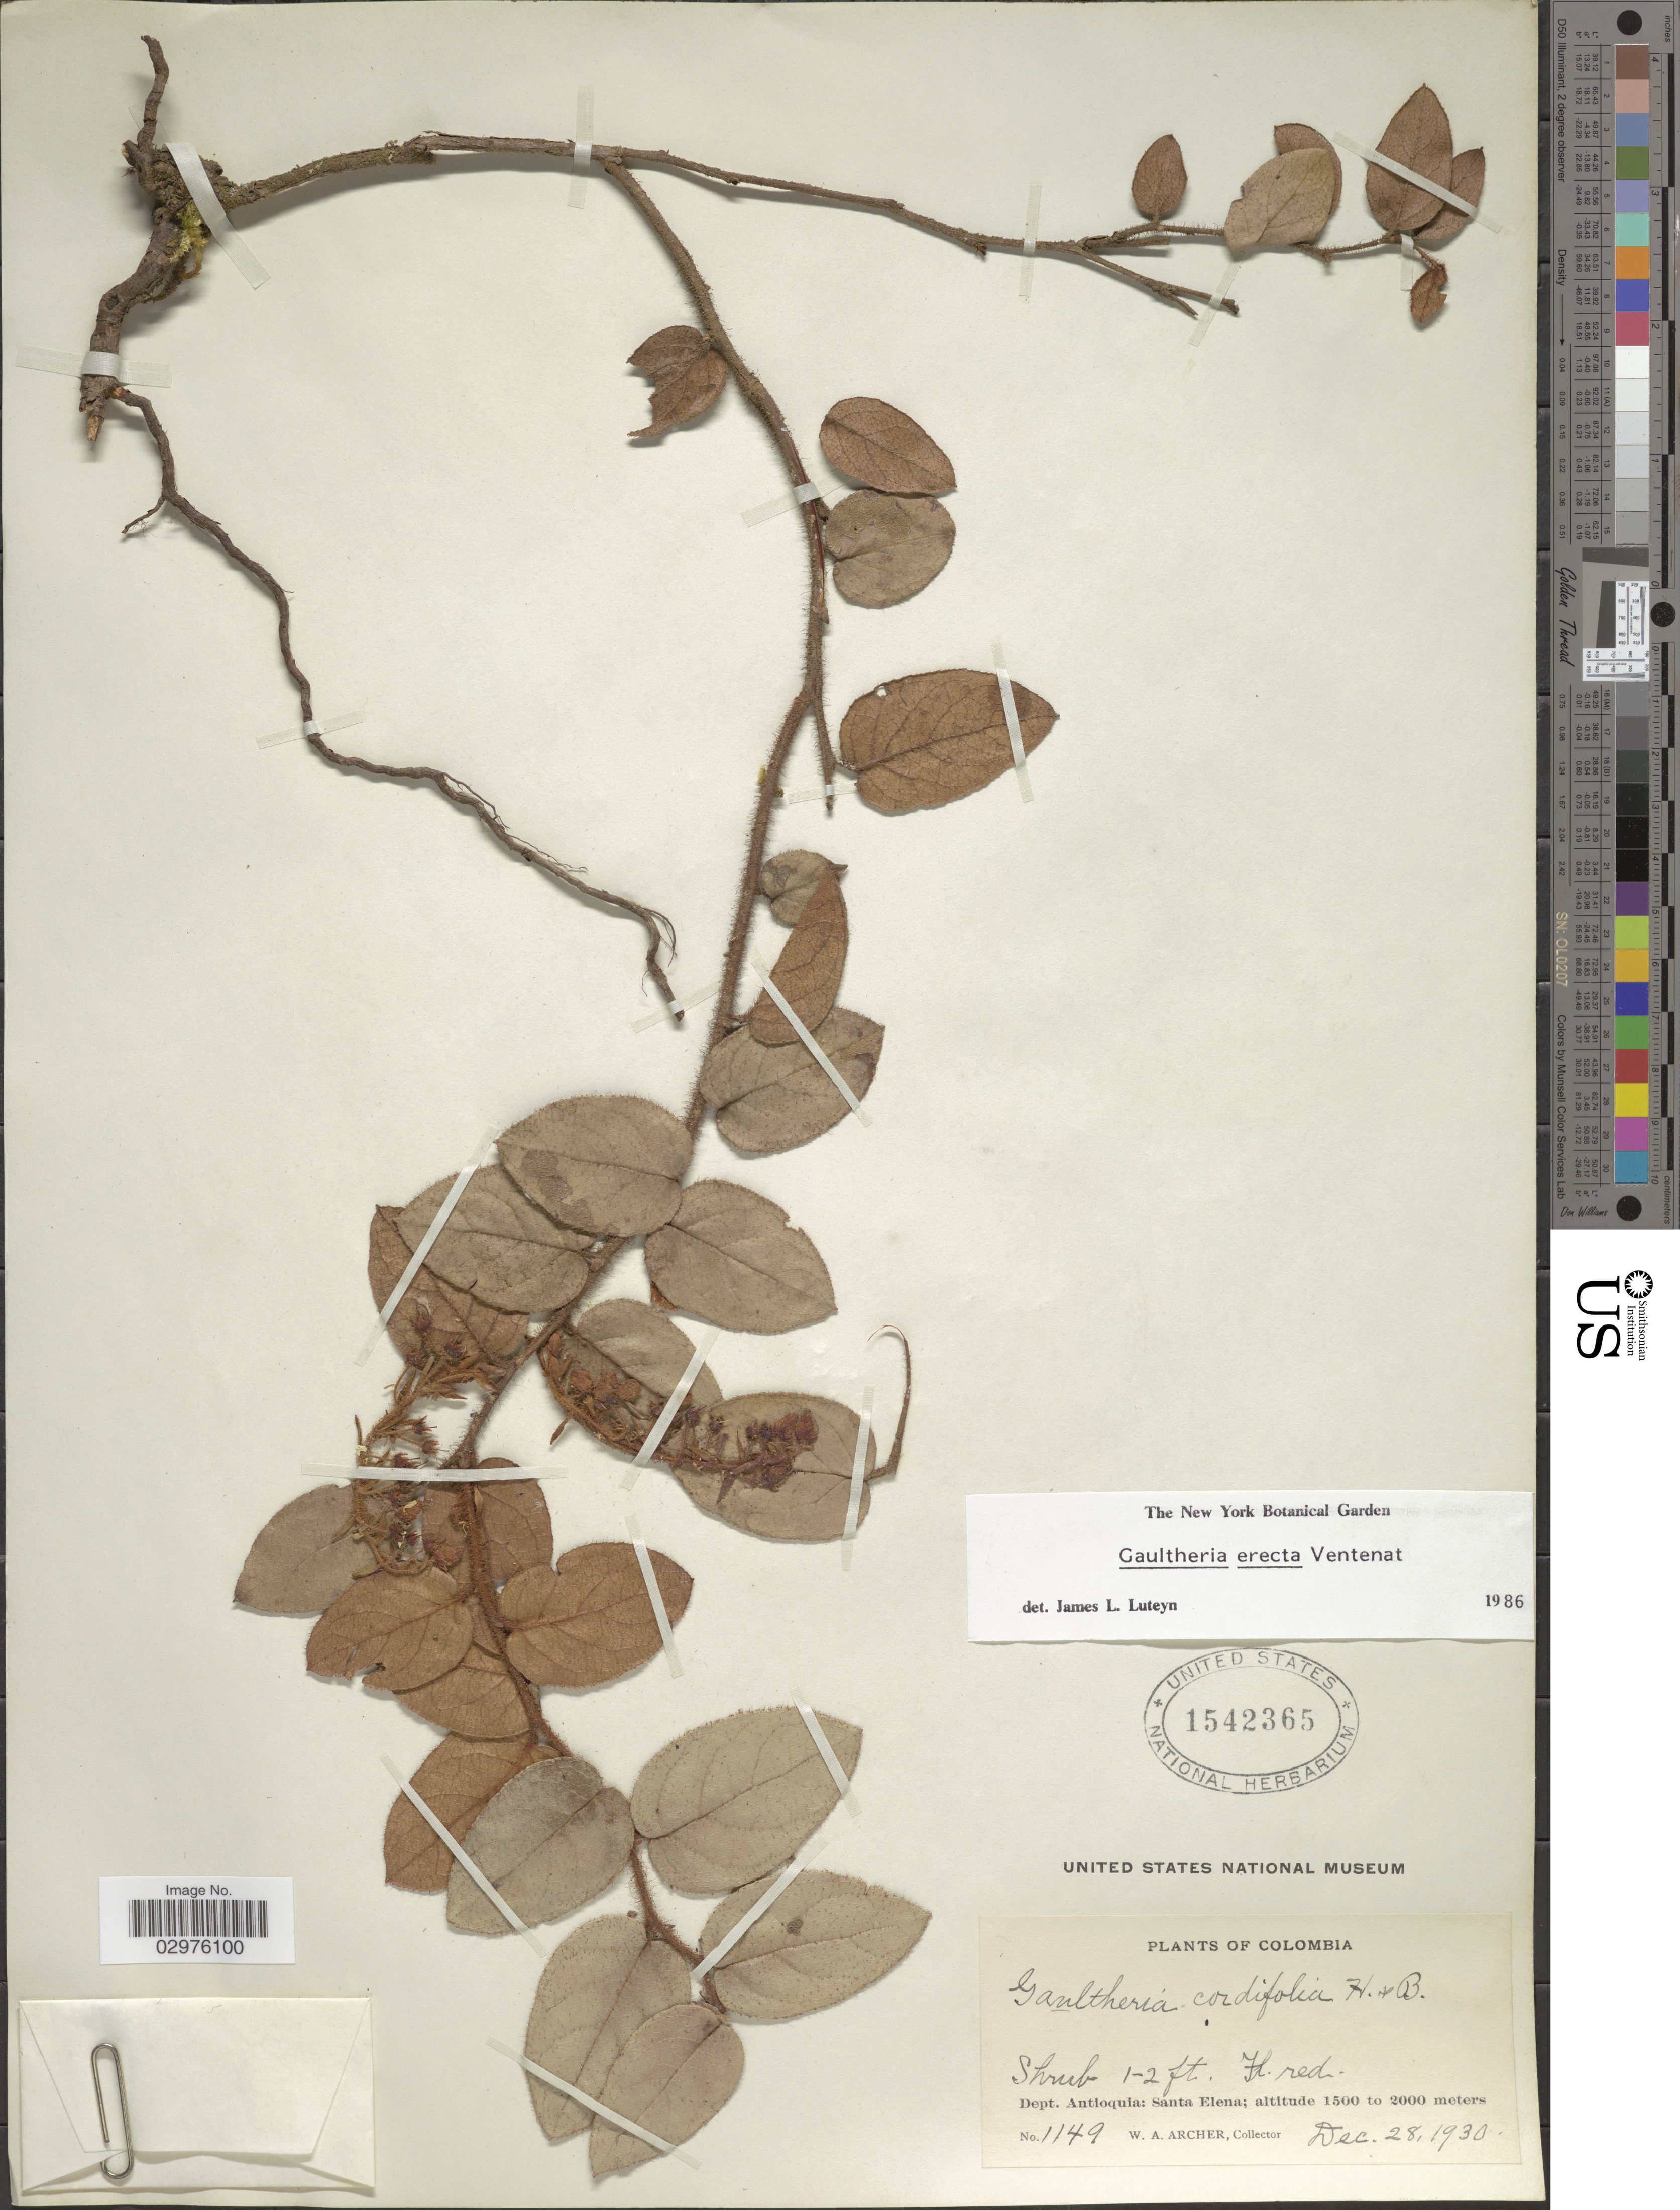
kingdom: Plantae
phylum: Tracheophyta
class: Magnoliopsida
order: Ericales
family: Ericaceae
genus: Gaultheria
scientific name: Gaultheria erecta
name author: Vent.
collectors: W. Archer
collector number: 1149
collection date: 1930-12-28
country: Colombia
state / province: Antioquia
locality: Dept. Antioquia: Santa Elena.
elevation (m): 1500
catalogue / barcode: US 1542365